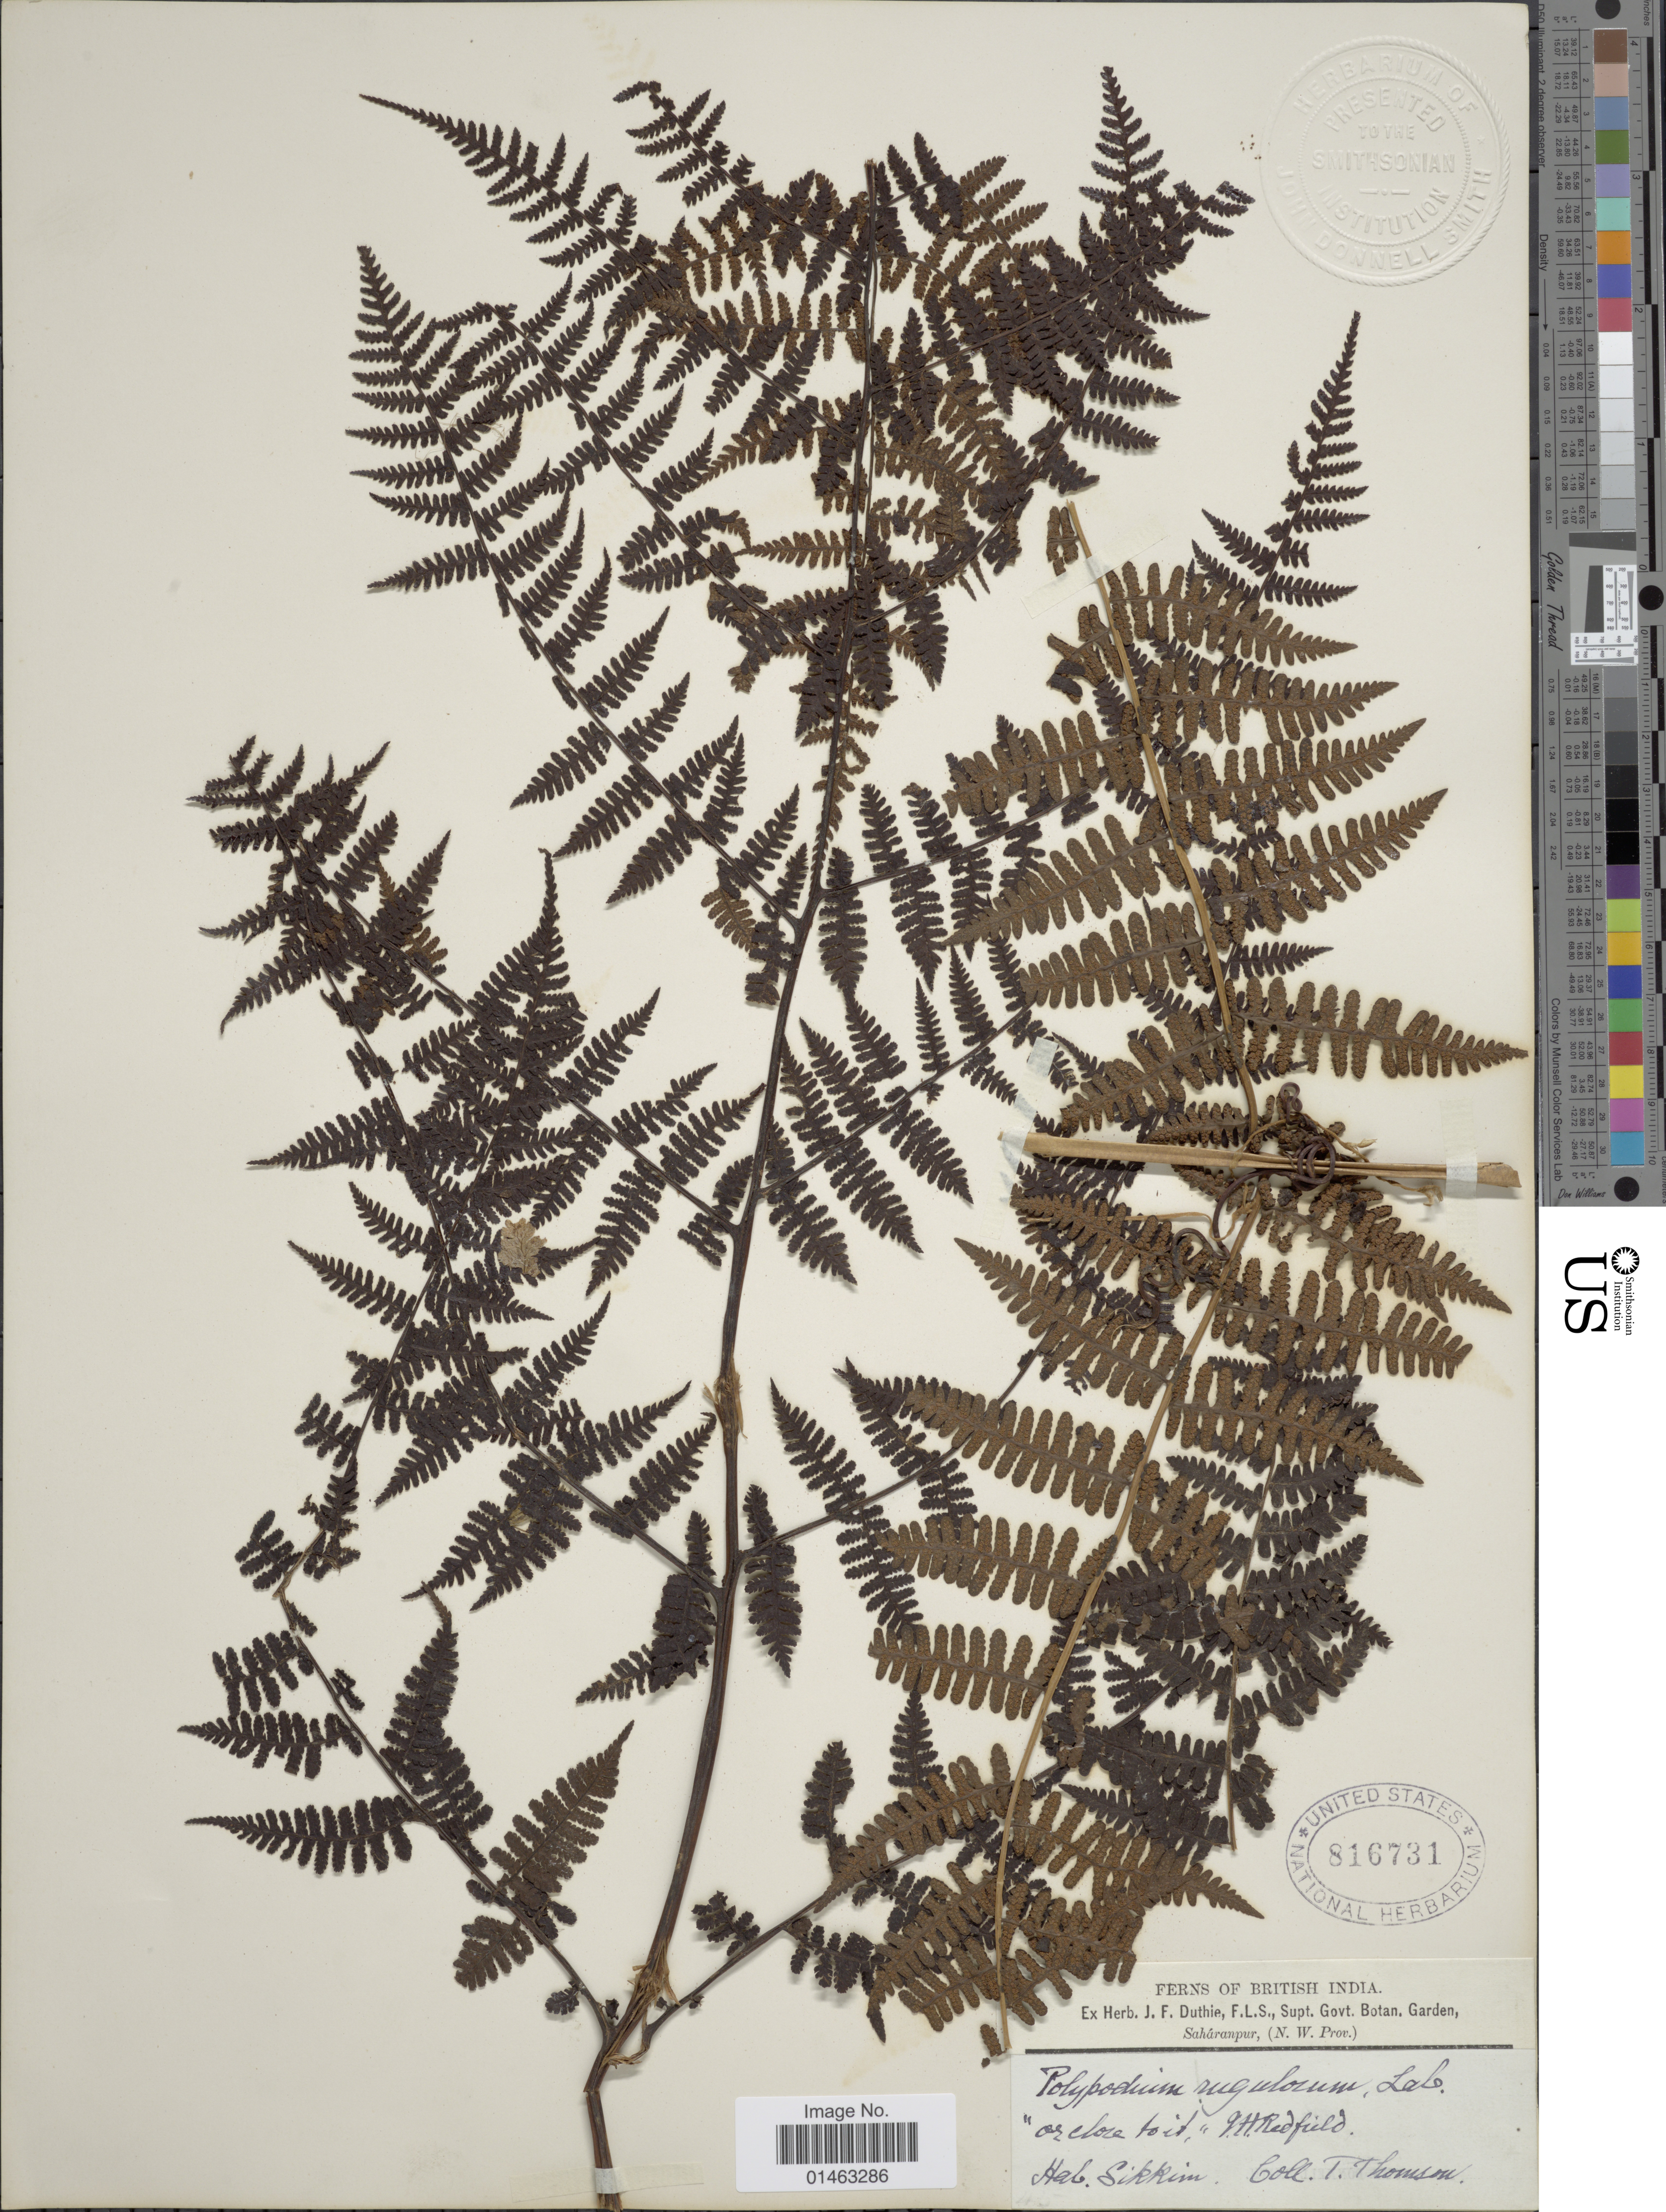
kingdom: Plantae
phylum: Tracheophyta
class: Polypodiopsida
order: Polypodiales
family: Dennstaedtiaceae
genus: Hypolepis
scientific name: Hypolepis punctata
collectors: T. Thomson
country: India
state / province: Sikkim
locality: British India. Saháranpur, (N.W. Prov.) Sikkim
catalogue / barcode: US 816731